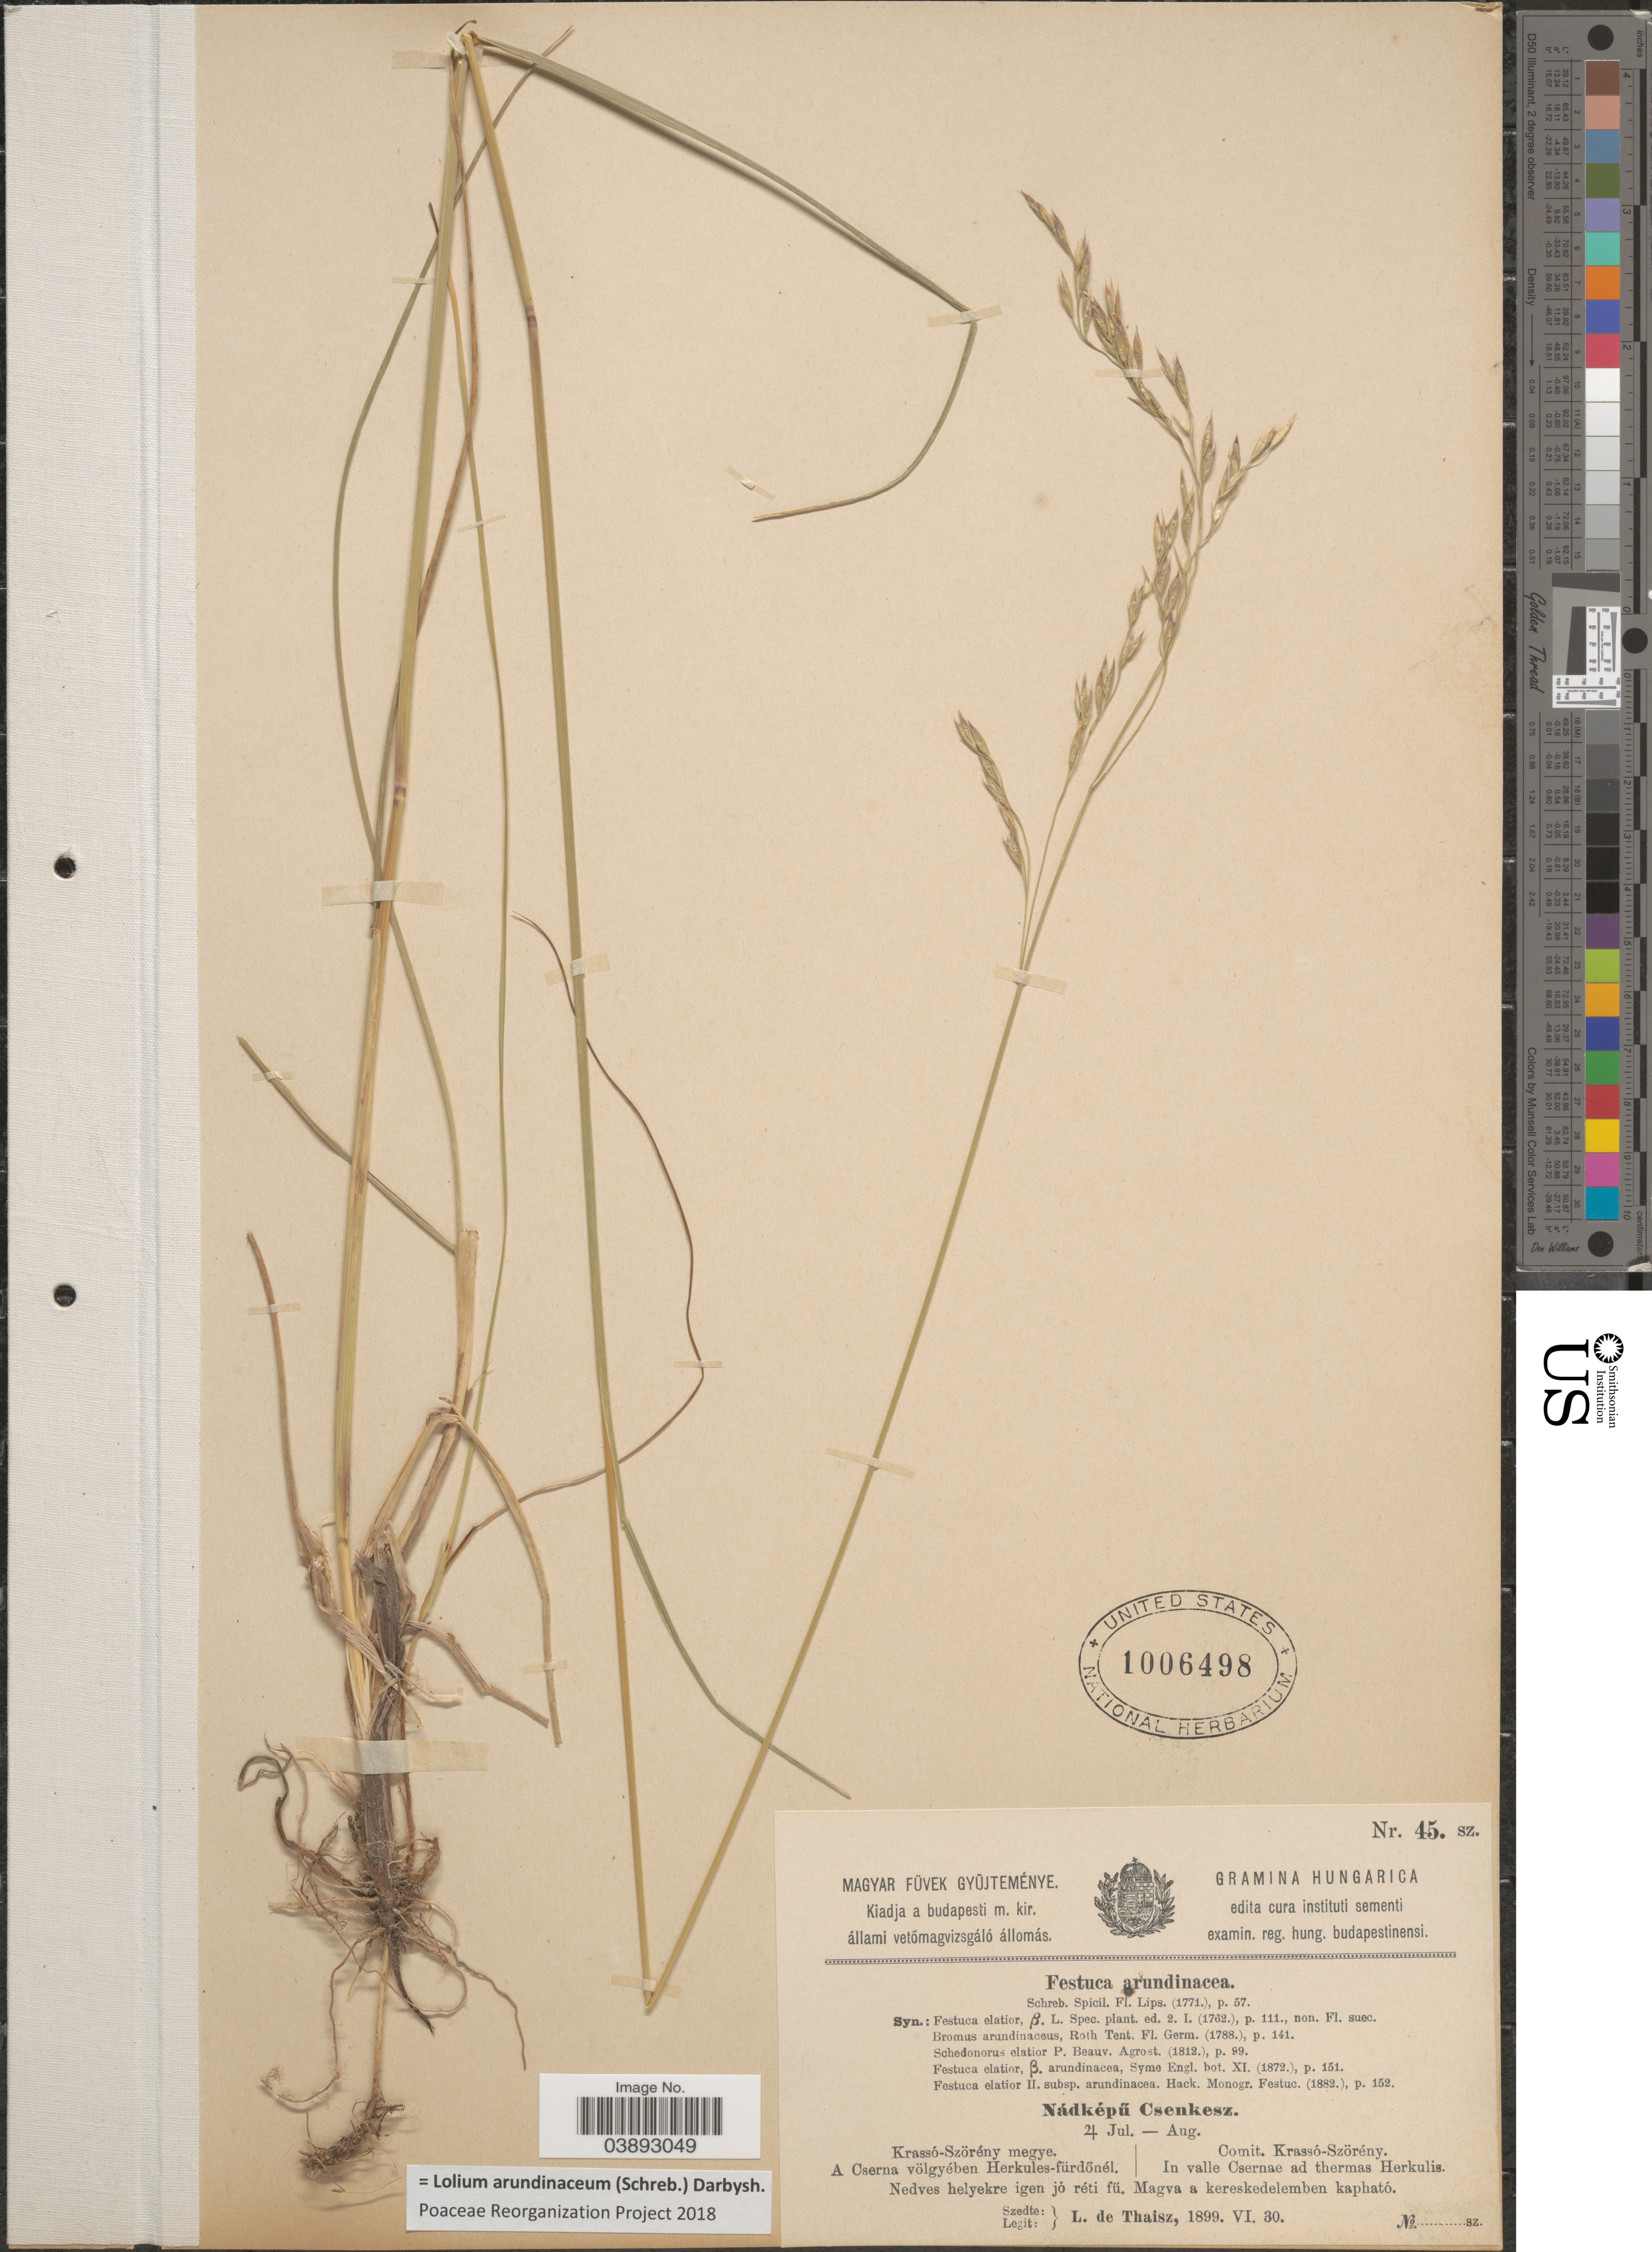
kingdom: Plantae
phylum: Tracheophyta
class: Liliopsida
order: Poales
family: Poaceae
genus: Lolium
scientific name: Lolium arundinaceum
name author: (Schreb.) Darbysh.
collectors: L. Thaisz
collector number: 45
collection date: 1899-06-30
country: Romania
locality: Hungarica. Comit. Krassó-Szörény. In valle Csernae ad thermas Herkulis.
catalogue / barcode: US 1006498